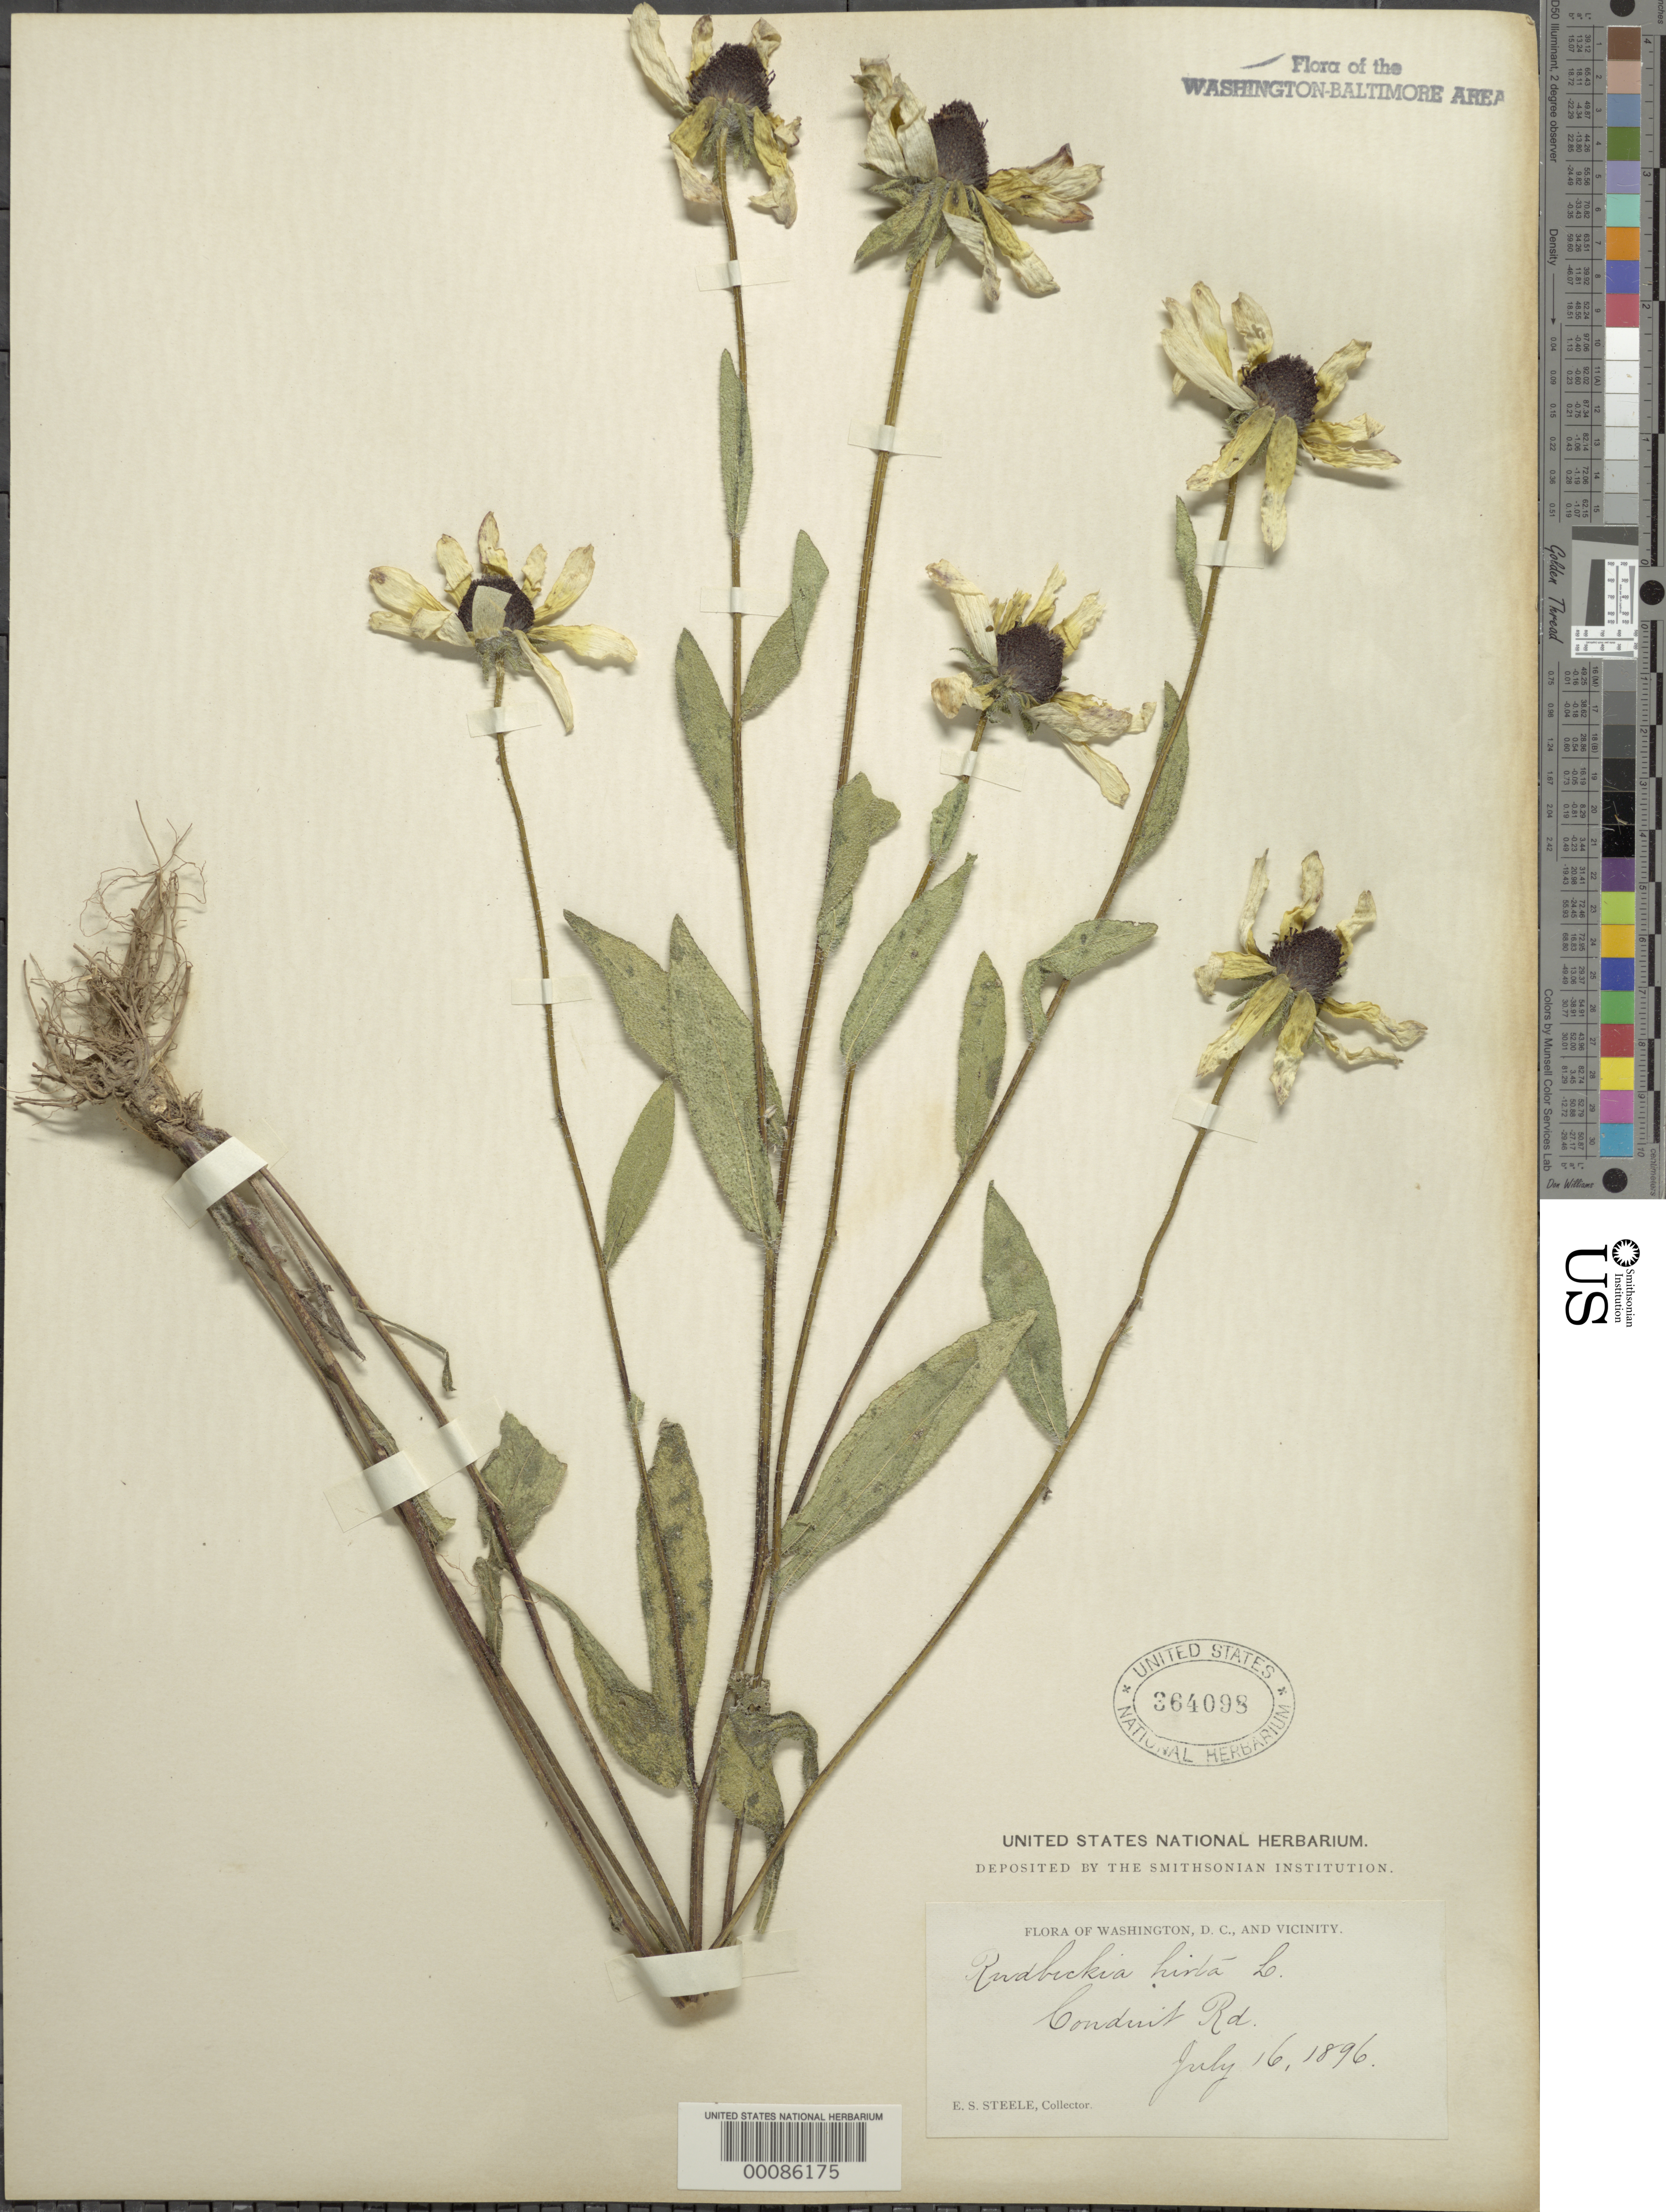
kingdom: Plantae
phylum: Tracheophyta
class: Magnoliopsida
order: Asterales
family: Asteraceae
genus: Rudbeckia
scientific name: Rudbeckia hirta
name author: L.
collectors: E. Steele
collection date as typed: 16 Jul 1896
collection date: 1896-07-16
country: United States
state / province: District of Columbia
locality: Conduit Road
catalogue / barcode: US 364098